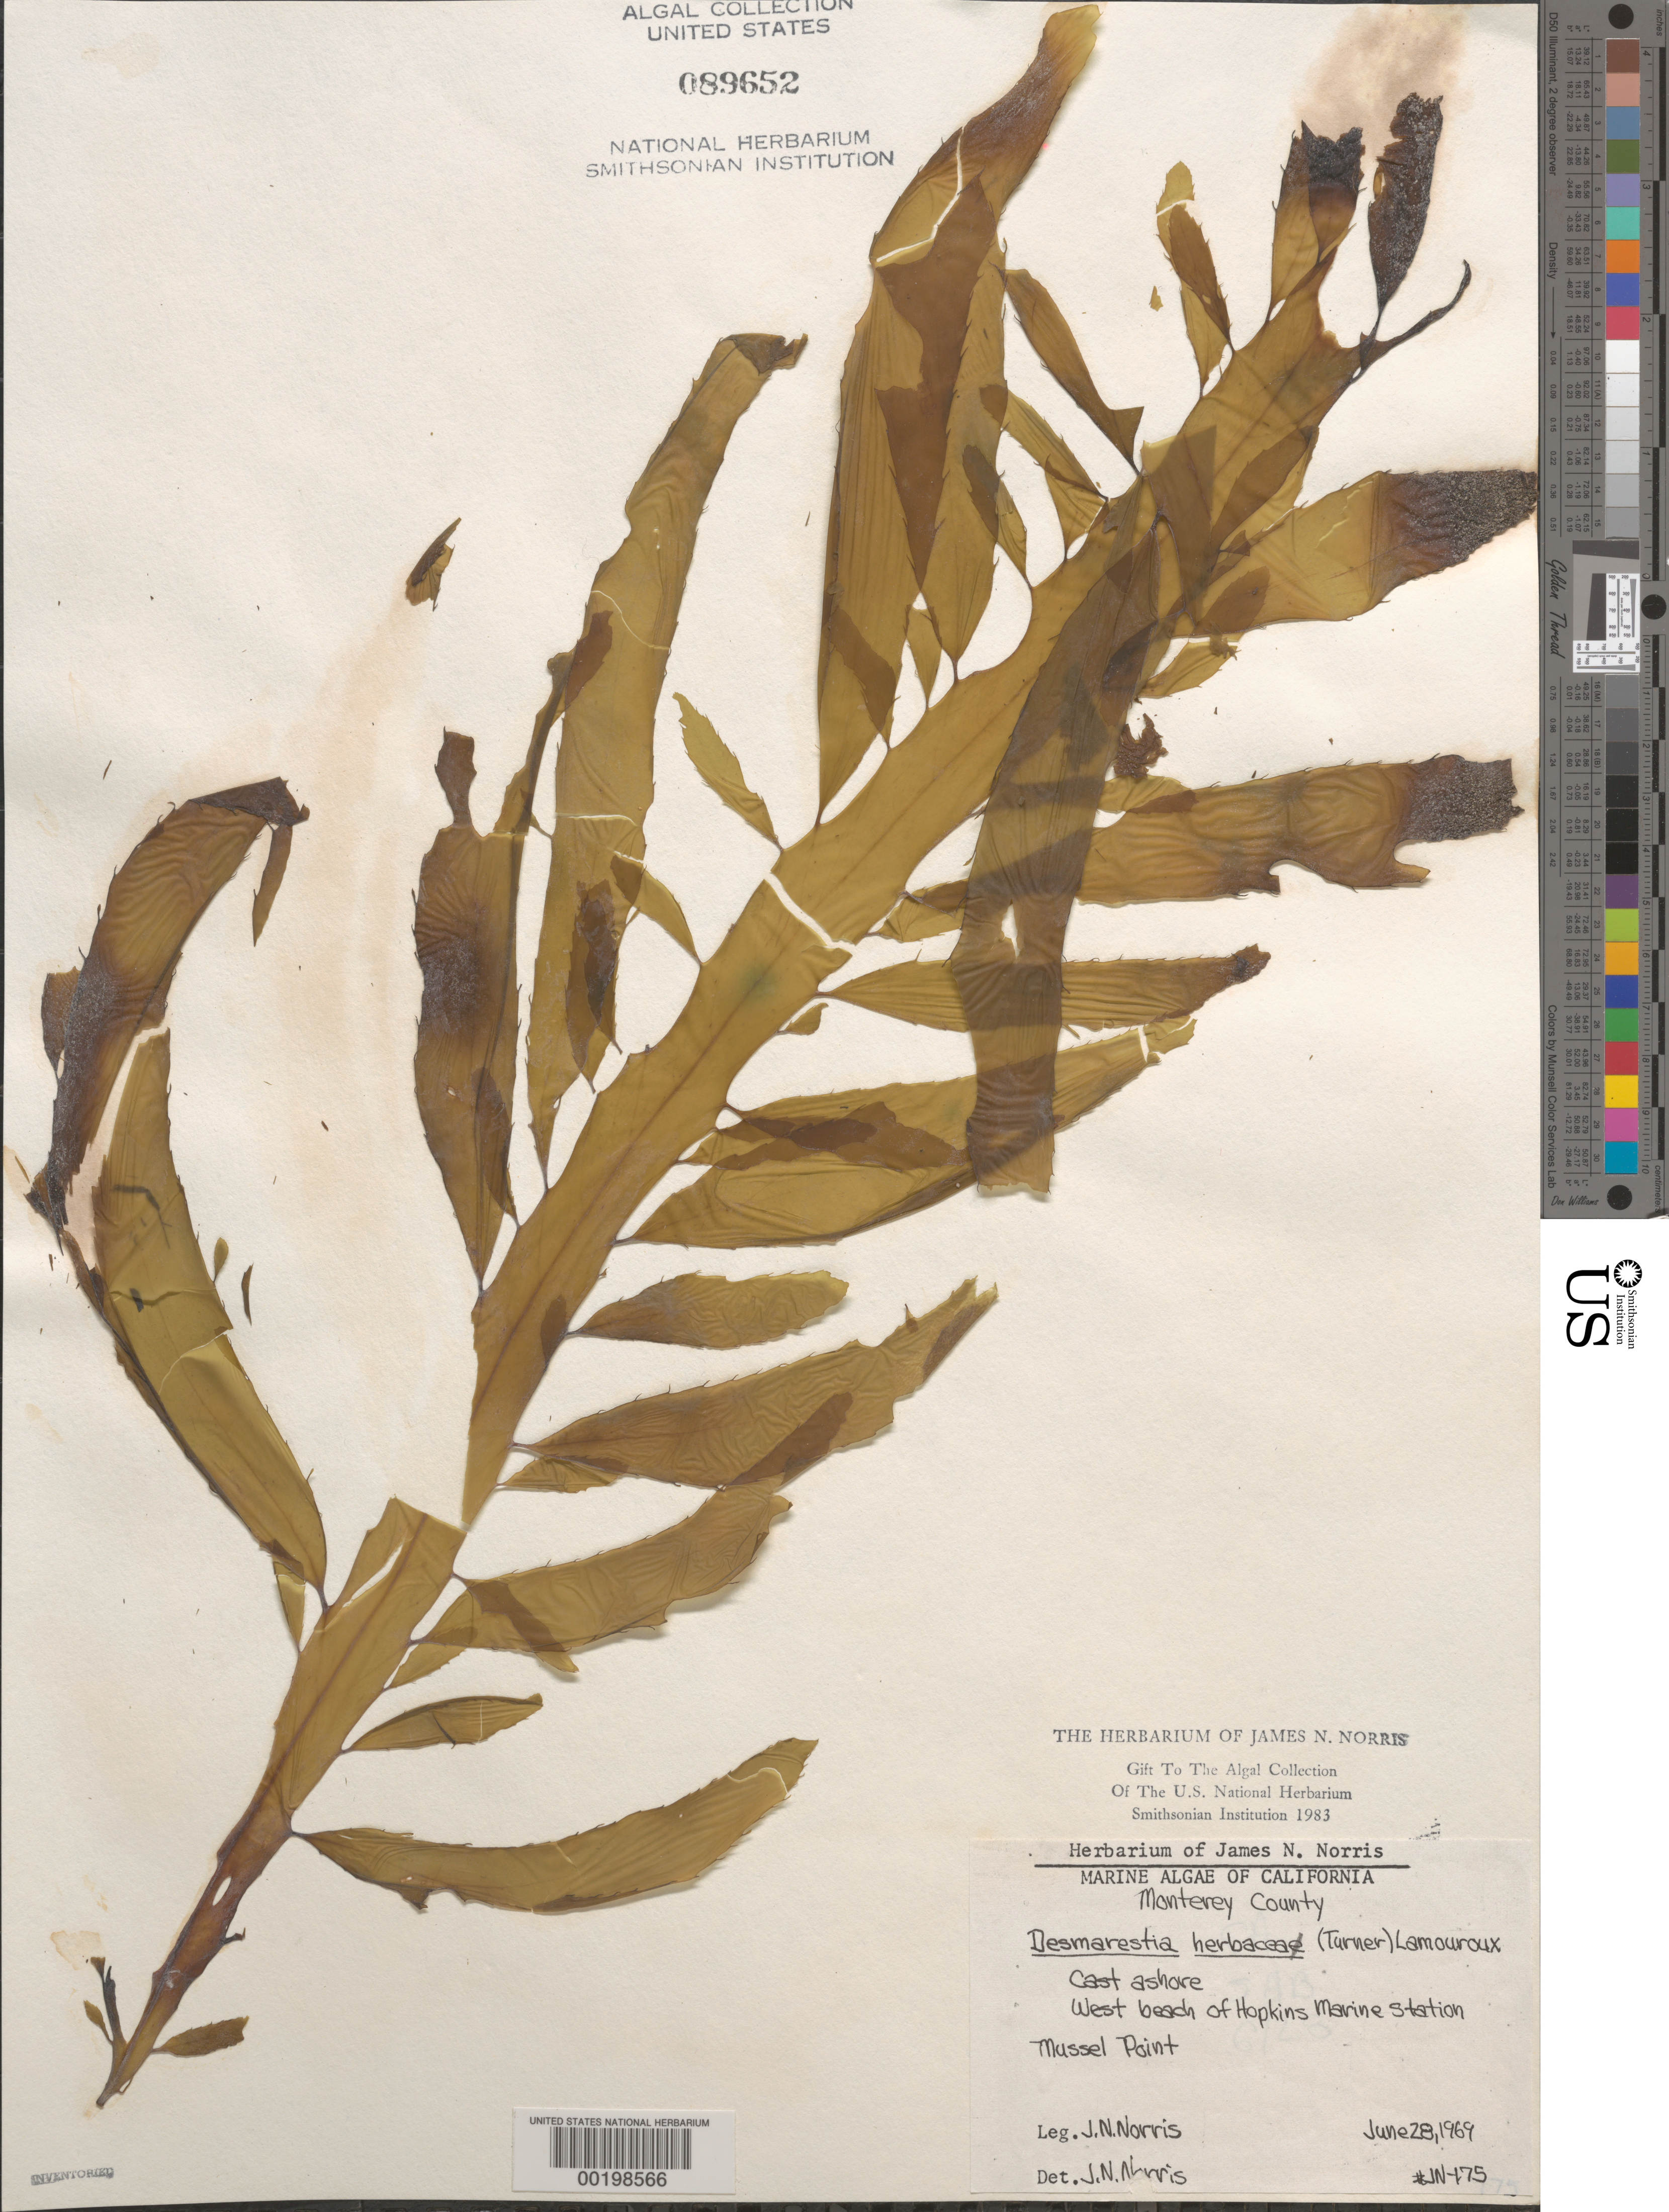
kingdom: Chromista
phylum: Ochrophyta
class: Phaeophyceae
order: Desmarestiales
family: Desmarestiaceae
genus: Desmarestia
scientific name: Desmarestia herbacea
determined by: Norris, James N.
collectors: J. N. Norris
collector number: JN-175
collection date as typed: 28 Jun 1969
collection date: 1969-06-28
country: United States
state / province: California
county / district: Monterey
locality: Mussel Point, west beach, Hopkins Marine Station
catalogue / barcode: US 89652